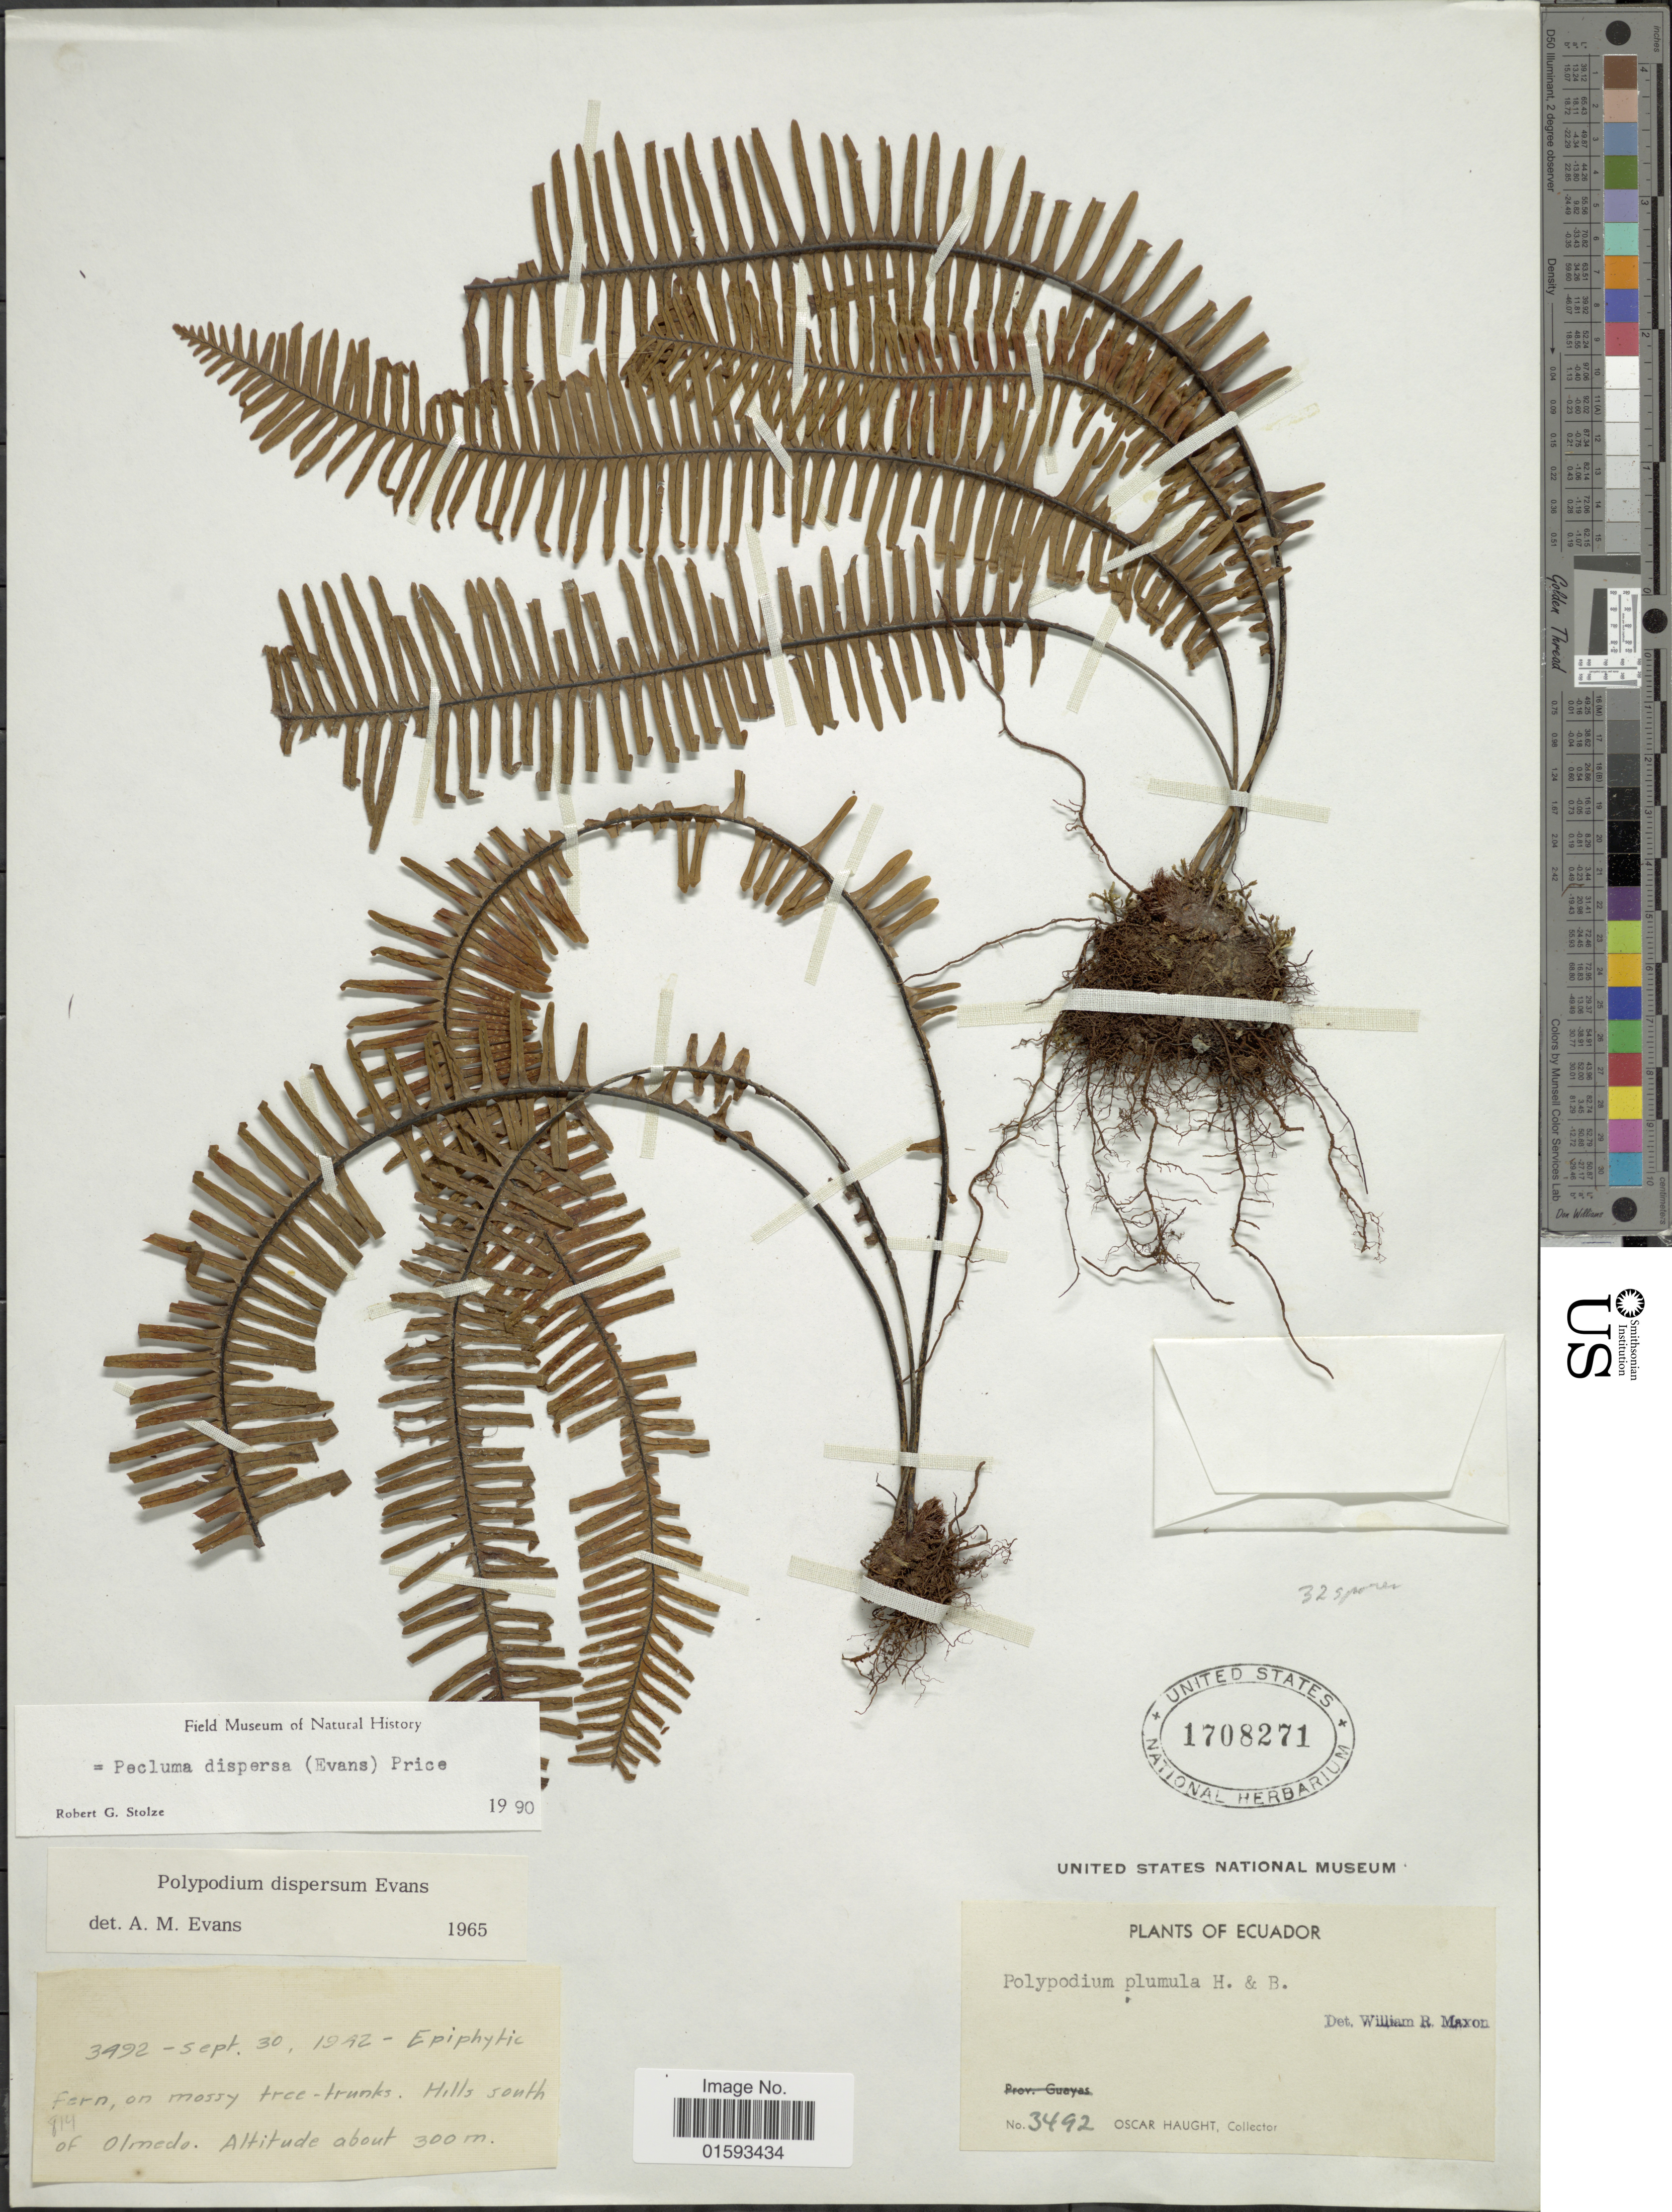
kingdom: Plantae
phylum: Tracheophyta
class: Polypodiopsida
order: Polypodiales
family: Polypodiaceae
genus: Pecluma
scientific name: Pecluma dispersa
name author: (A.M. Evans) M.G. Price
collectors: O. L. Haught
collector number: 3492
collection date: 1942-09-30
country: Ecuador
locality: Epiphytic fern, on mossy tree trunks. Hills south of Olmedo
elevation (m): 300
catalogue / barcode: US 1708271